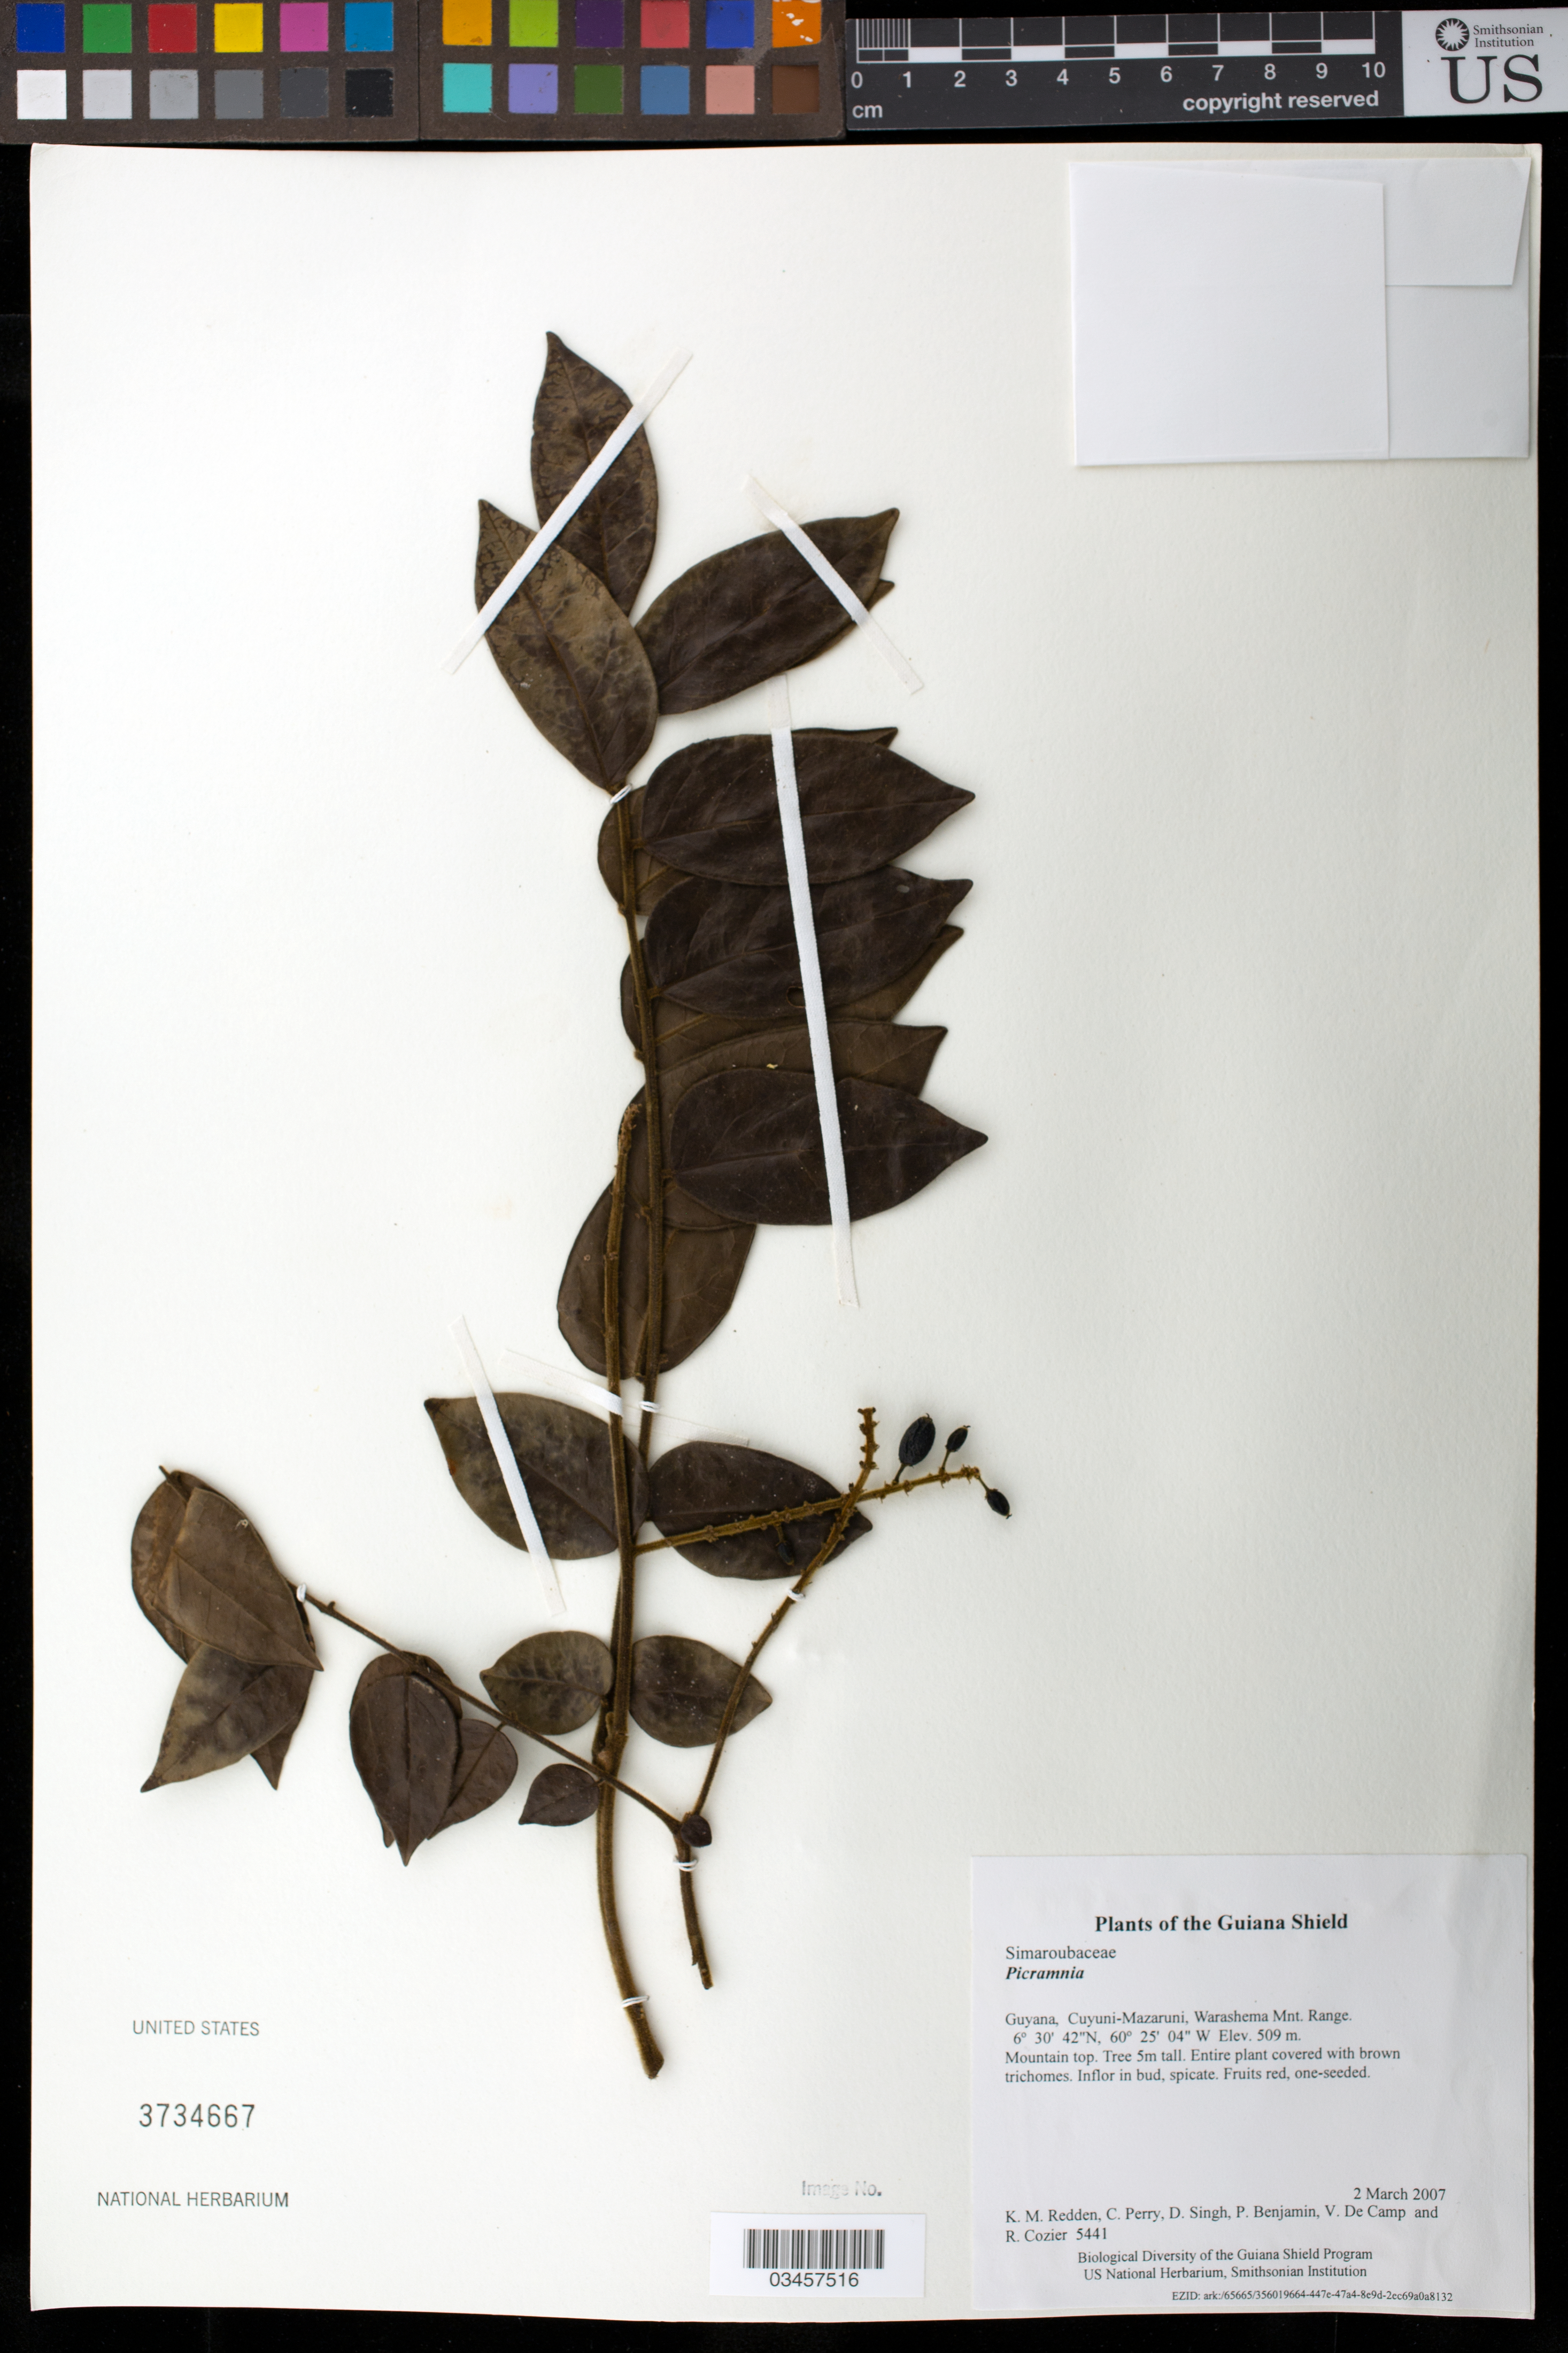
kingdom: Plantae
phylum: Tracheophyta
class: Magnoliopsida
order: Picramniales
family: Picramniaceae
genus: Picramnia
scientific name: Picramnia sp.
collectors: K. M. Redden, C. Perry, D. Singh, P. Benjamin, V. De Camp & R. Cozier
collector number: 5441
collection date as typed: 2 March 2007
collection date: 2007-03-02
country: Guyana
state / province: Cuyuni-Mazaruni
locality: Warashema Mnt. Range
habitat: Mountain top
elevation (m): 509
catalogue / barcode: US 3734667